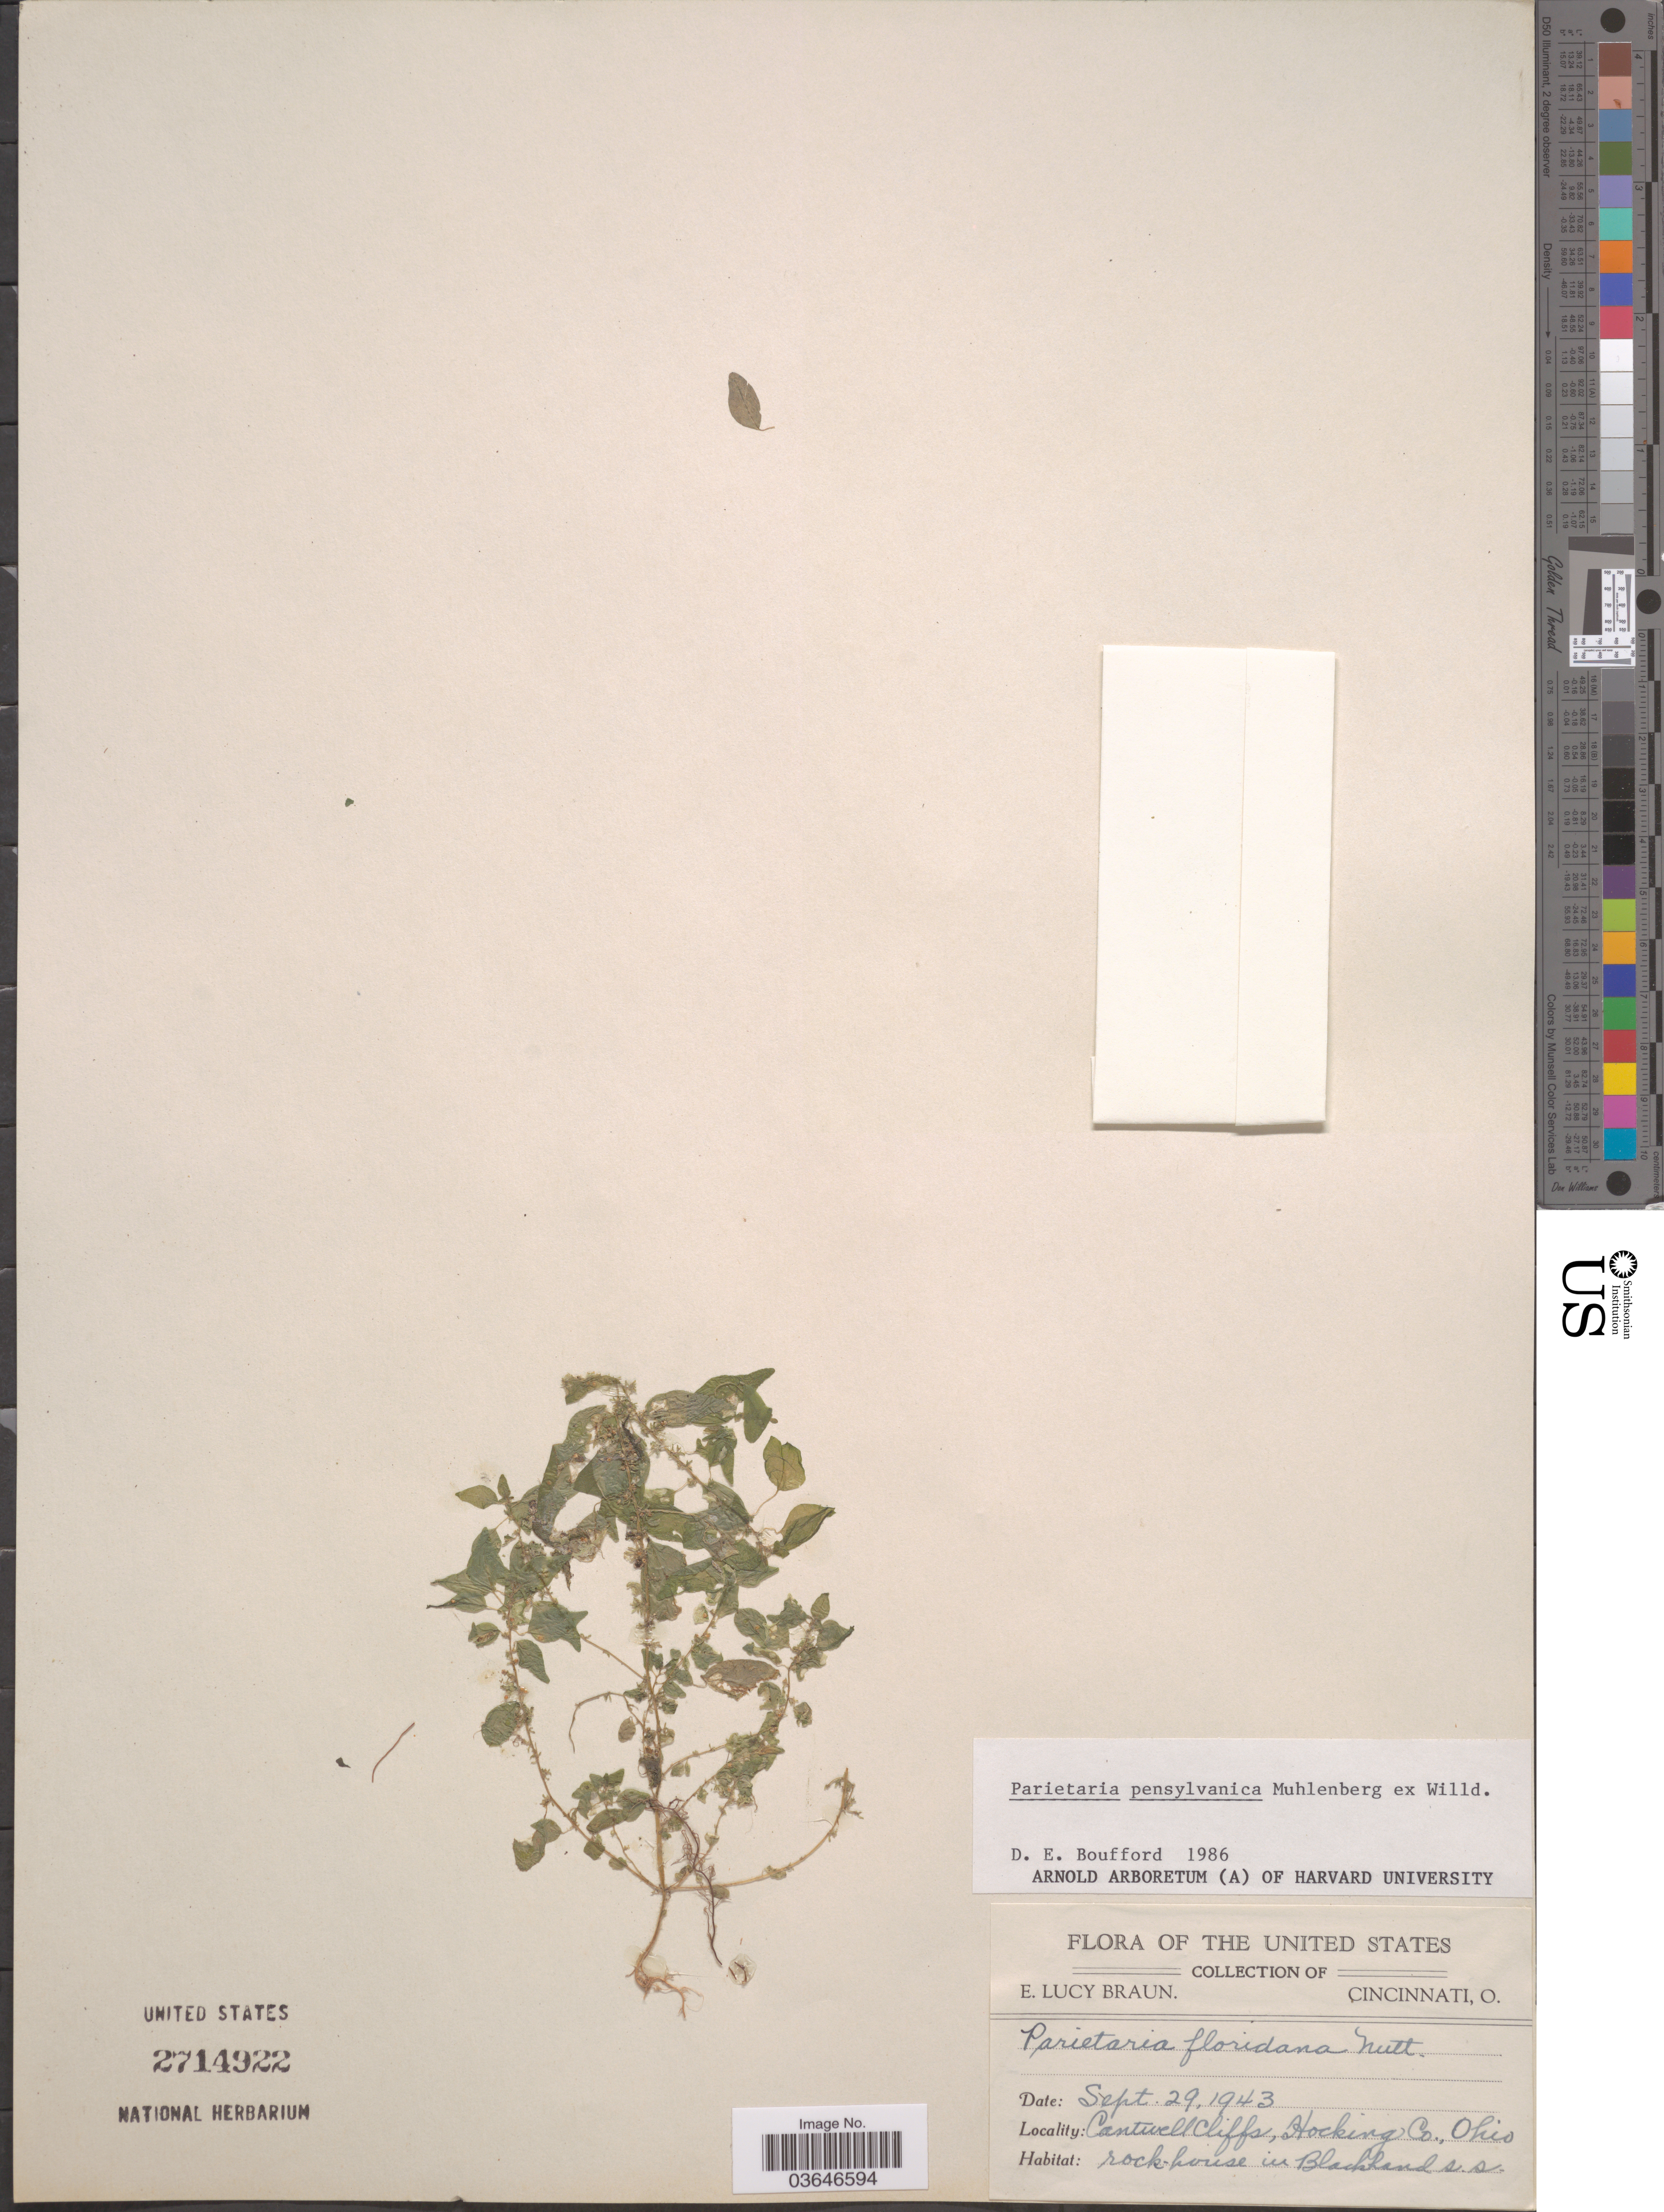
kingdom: Plantae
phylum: Tracheophyta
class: Magnoliopsida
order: Rosales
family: Urticaceae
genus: Parietaria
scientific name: Parietaria pensylvanica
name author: Muhl. ex Willd.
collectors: E. L. Braun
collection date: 1943-09-29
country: United States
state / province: Ohio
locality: Cantwell Cliffs, Hocking Co. Rock-house in Blackland s.s.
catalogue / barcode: US 2714922